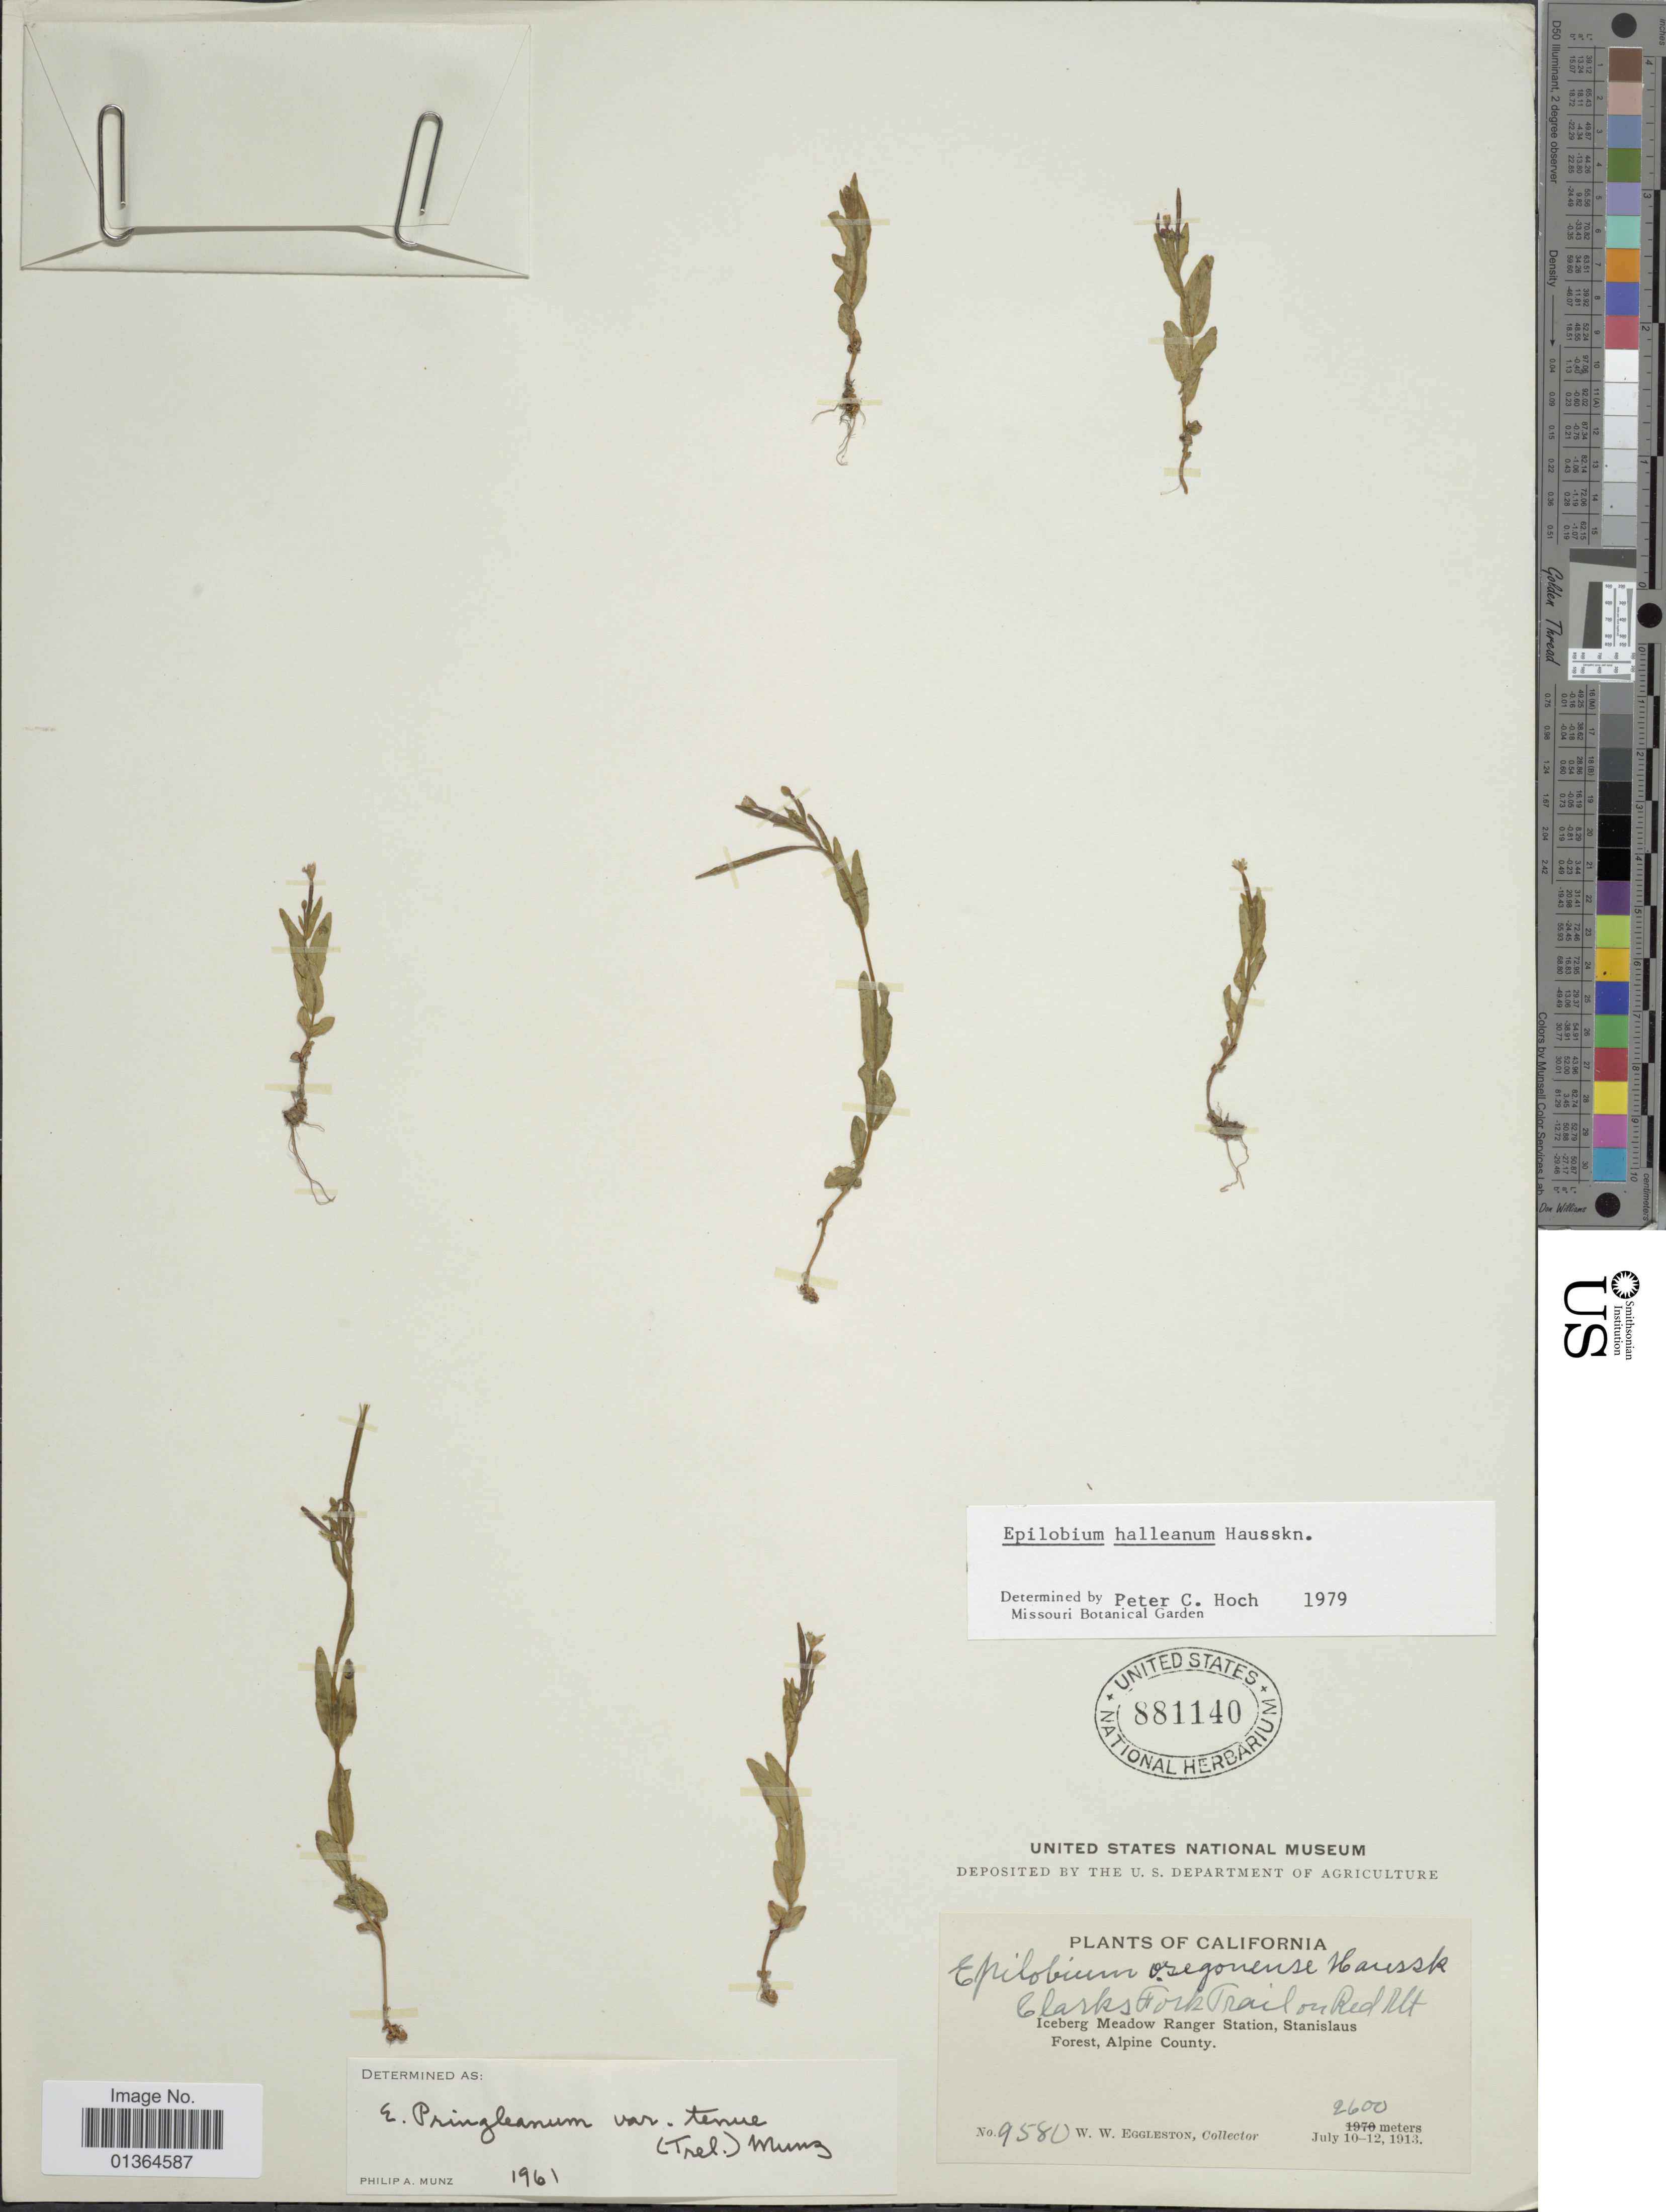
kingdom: Plantae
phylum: Tracheophyta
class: Magnoliopsida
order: Myrtales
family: Onagraceae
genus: Epilobium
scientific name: Epilobium hallianum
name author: Hausskn.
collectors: W. W. Eggleston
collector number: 9580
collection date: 1913-07-10/1913-07-12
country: United States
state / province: California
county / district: Alpine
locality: Clarks Fork Trail on Red Mt. Iceberg Meadow Ranger Station, Stanislaus Forest, Alpine County.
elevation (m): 2600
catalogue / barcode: US 881140